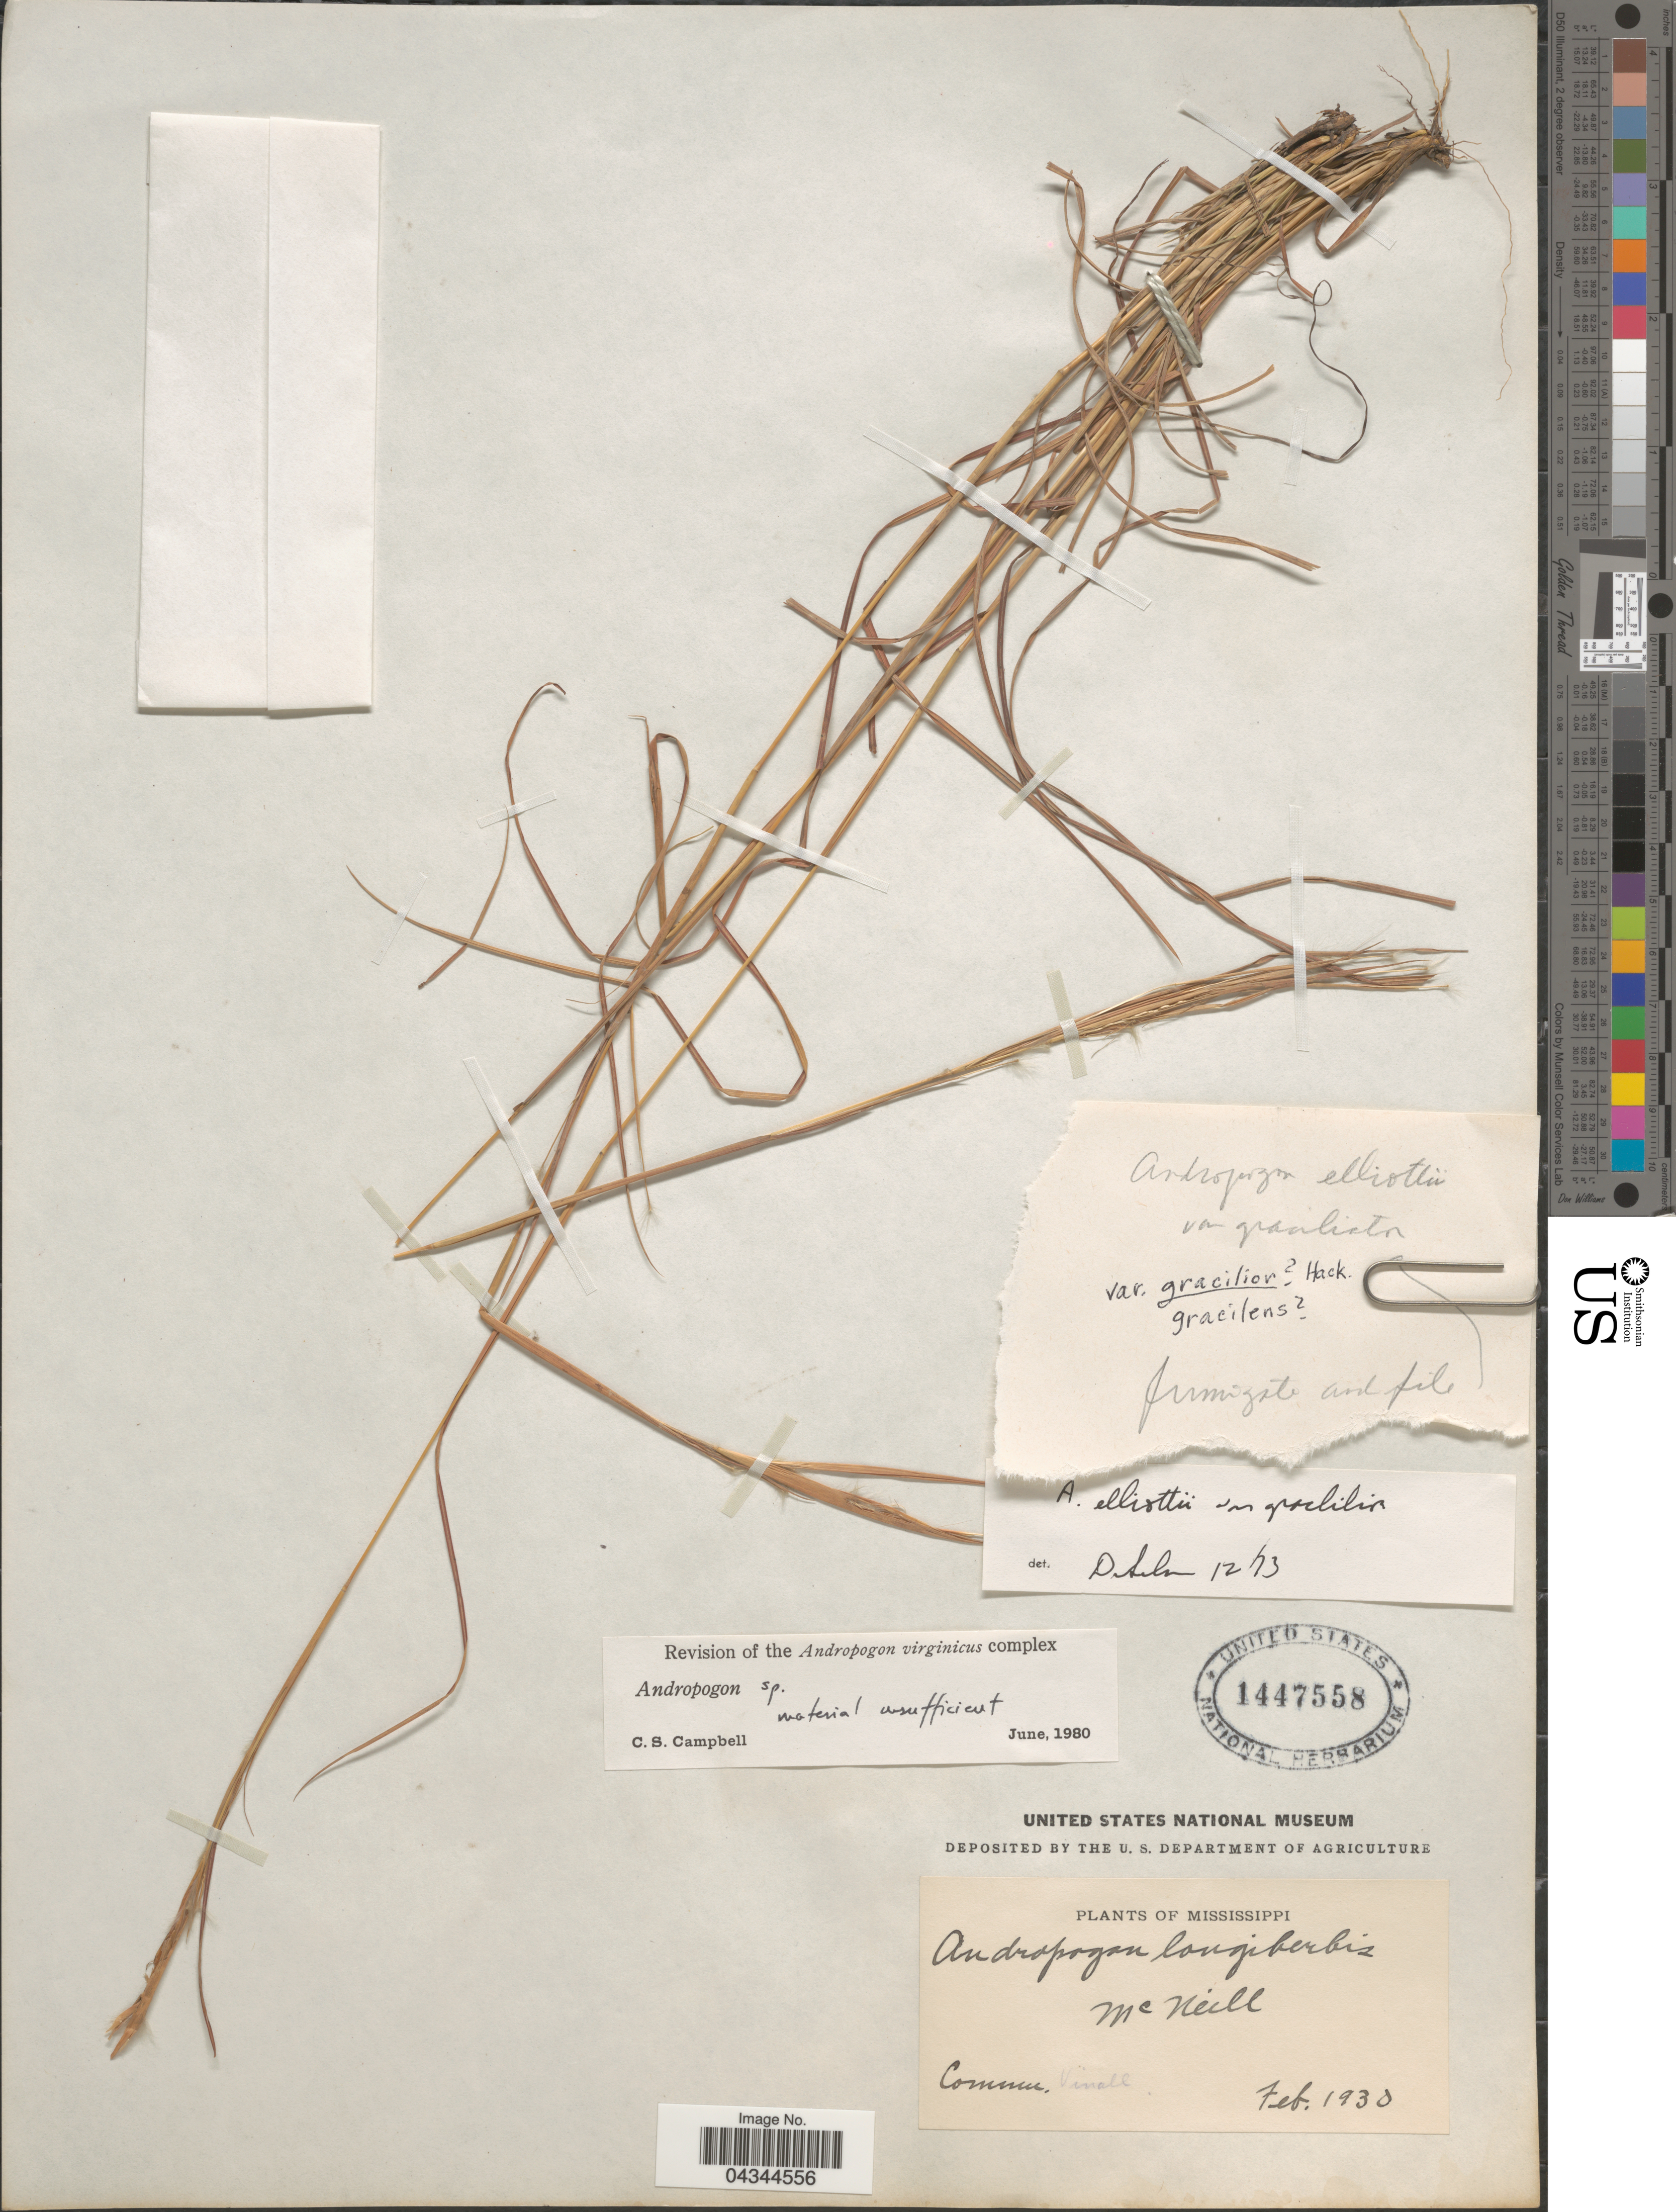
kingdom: Plantae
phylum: Tracheophyta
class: Liliopsida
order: Poales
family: Poaceae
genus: Andropogon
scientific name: Andropogon sp.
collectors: McNeill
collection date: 1930-02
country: United States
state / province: Mississippi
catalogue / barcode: US 1447558